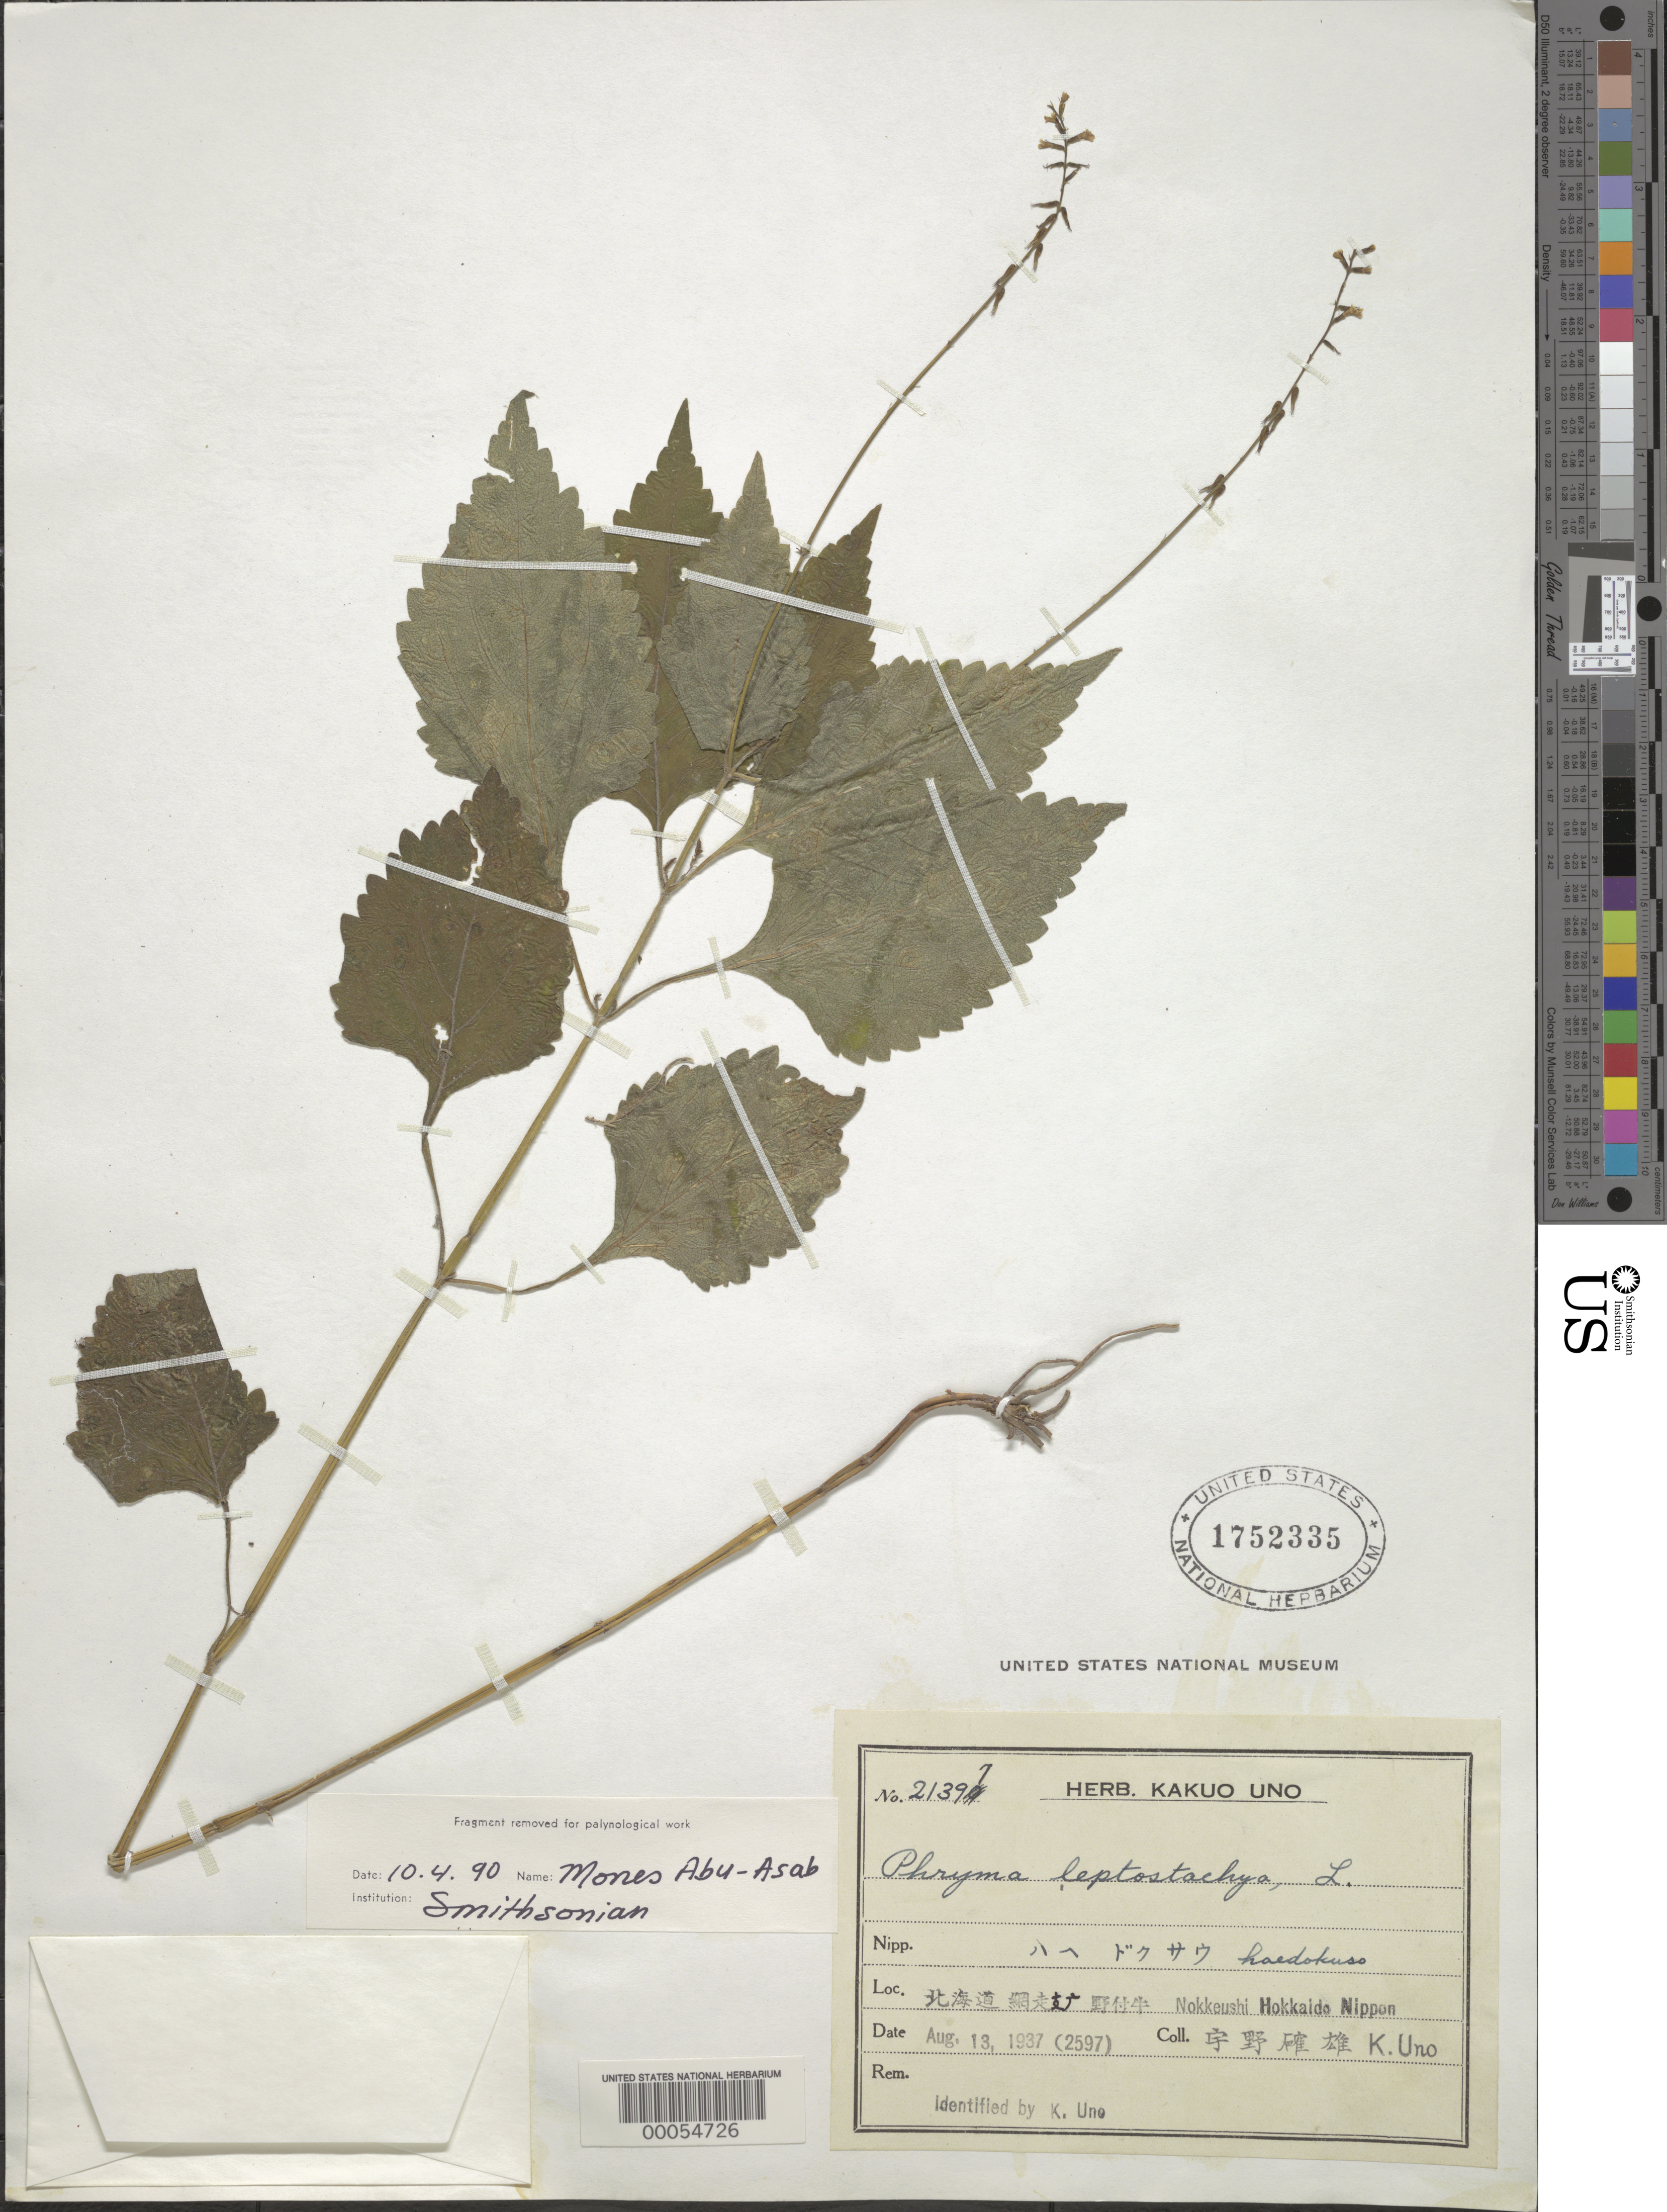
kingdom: Plantae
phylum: Tracheophyta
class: Magnoliopsida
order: Lamiales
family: Phrymaceae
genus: Phryma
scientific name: Phryma leptostachya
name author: L.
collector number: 21397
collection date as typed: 13 Aug 1937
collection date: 1937-08-13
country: Japan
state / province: Hokkaido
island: Hokkaido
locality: Nokkeushi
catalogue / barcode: US 1752335